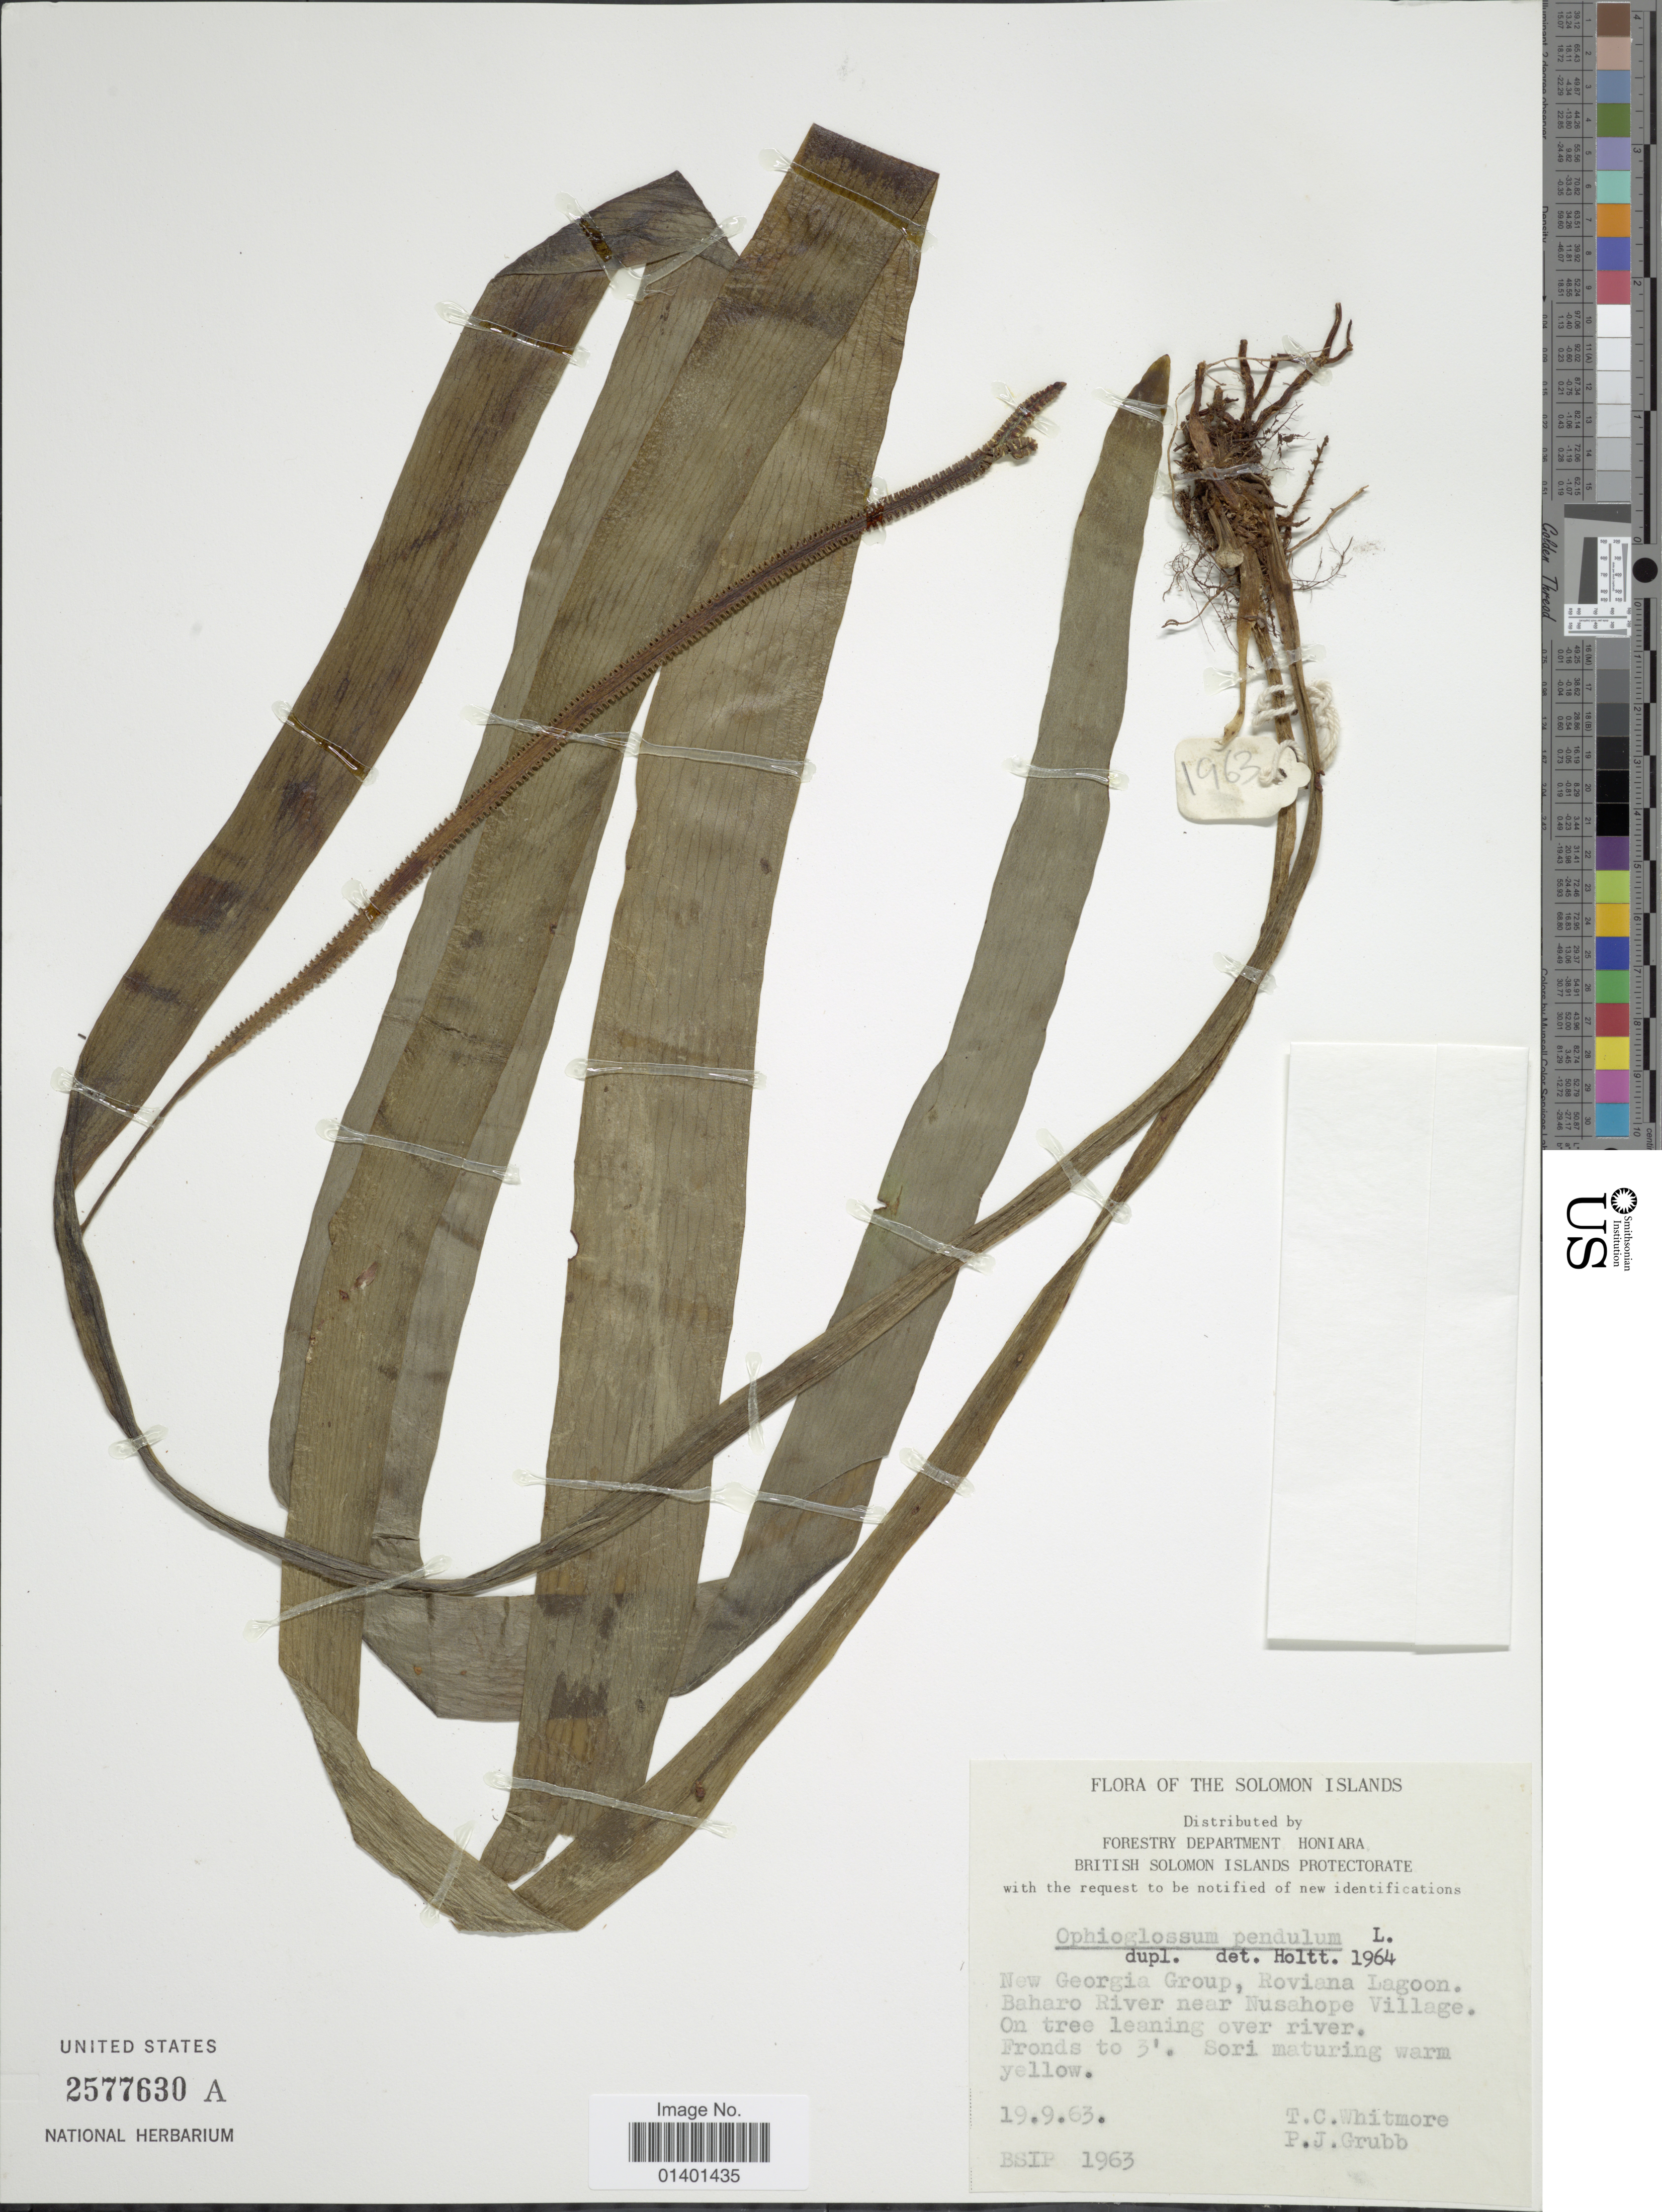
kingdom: Plantae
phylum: Tracheophyta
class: Polypodiopsida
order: Ophioglossales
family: Ophioglossaceae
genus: Ophioderma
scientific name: Ophioderma pendulum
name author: (L.) C. Presl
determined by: Wagner, W. L., (BOT), Smithsonian Institution - National Museum of Natural History (UNITED STATES)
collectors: T. C. Whitmore & P. J. Grubb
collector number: BSIP 1963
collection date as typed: Transcribed d/m/y: 19/9/63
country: Solomon Islands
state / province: Solomon Islands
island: New Georgia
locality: New Georgia Group, Roviana Lagoon, Baharo River near Nusahope Village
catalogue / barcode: US 2577630A